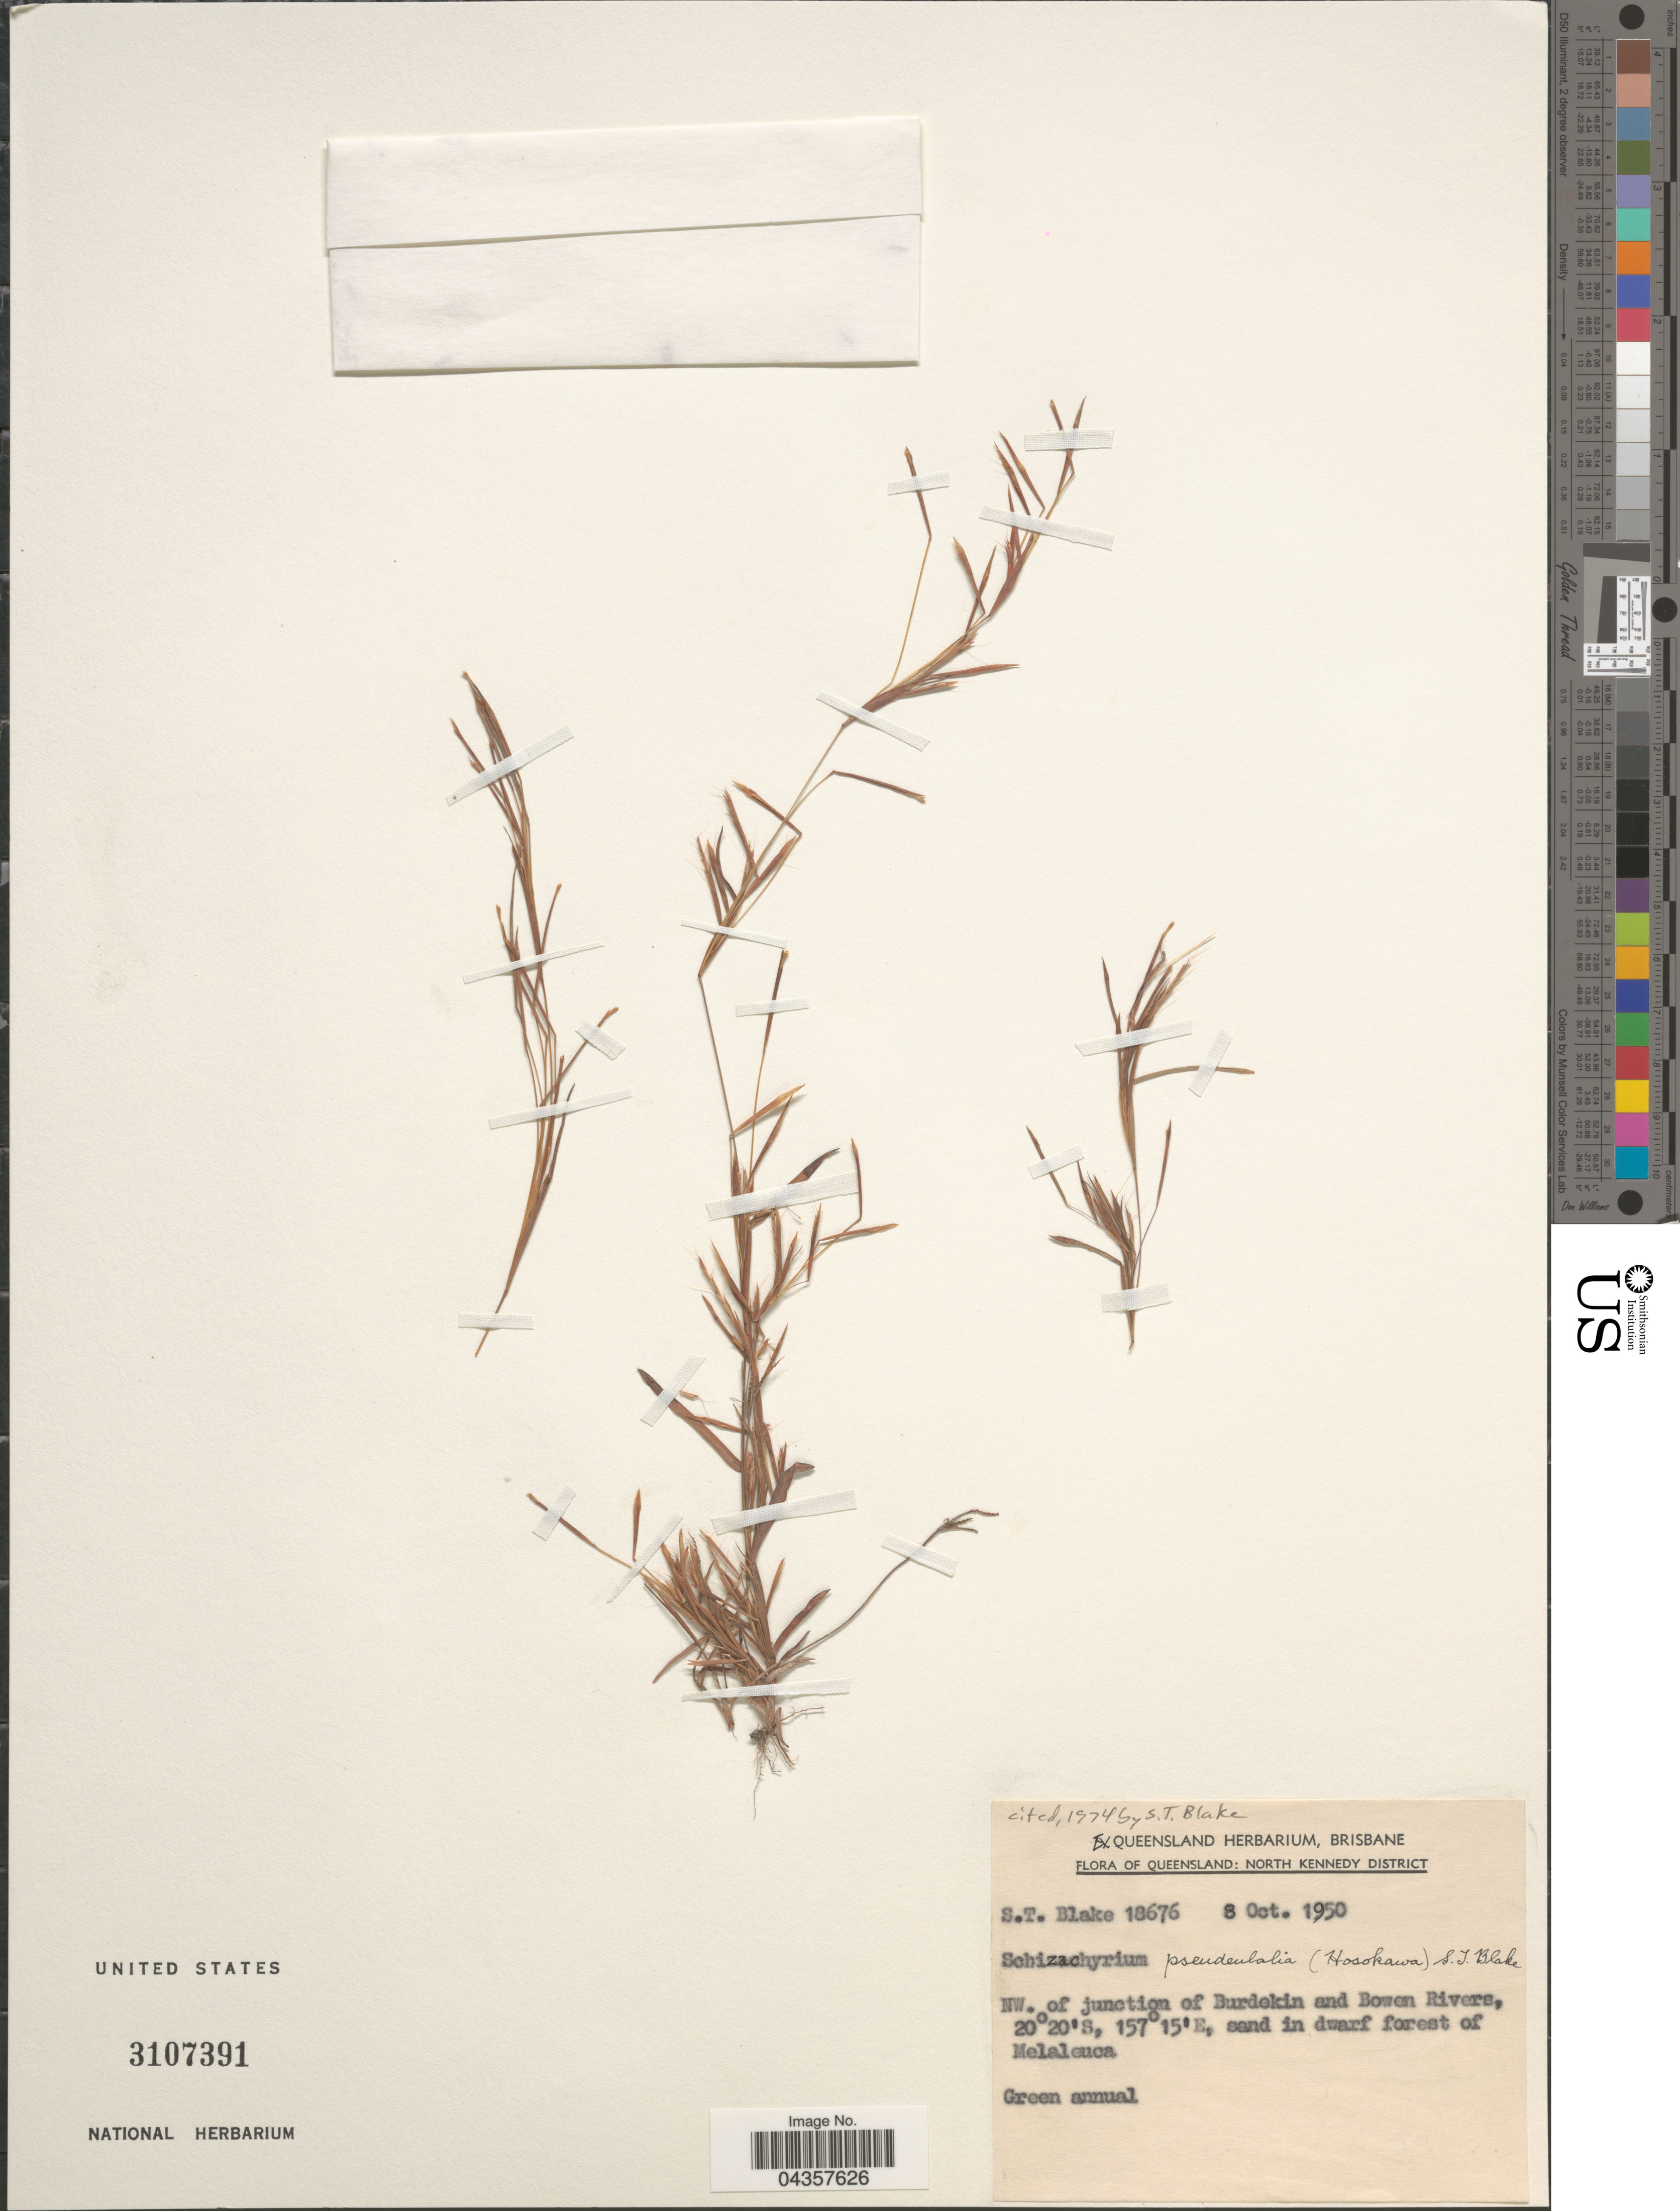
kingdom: Plantae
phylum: Tracheophyta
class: Liliopsida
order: Poales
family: Poaceae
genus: Schizachyrium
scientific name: Schizachyrium pseudeulalia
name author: (Hosok.) S.T. Blake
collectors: S. T. Blake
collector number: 18676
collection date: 1950-10-08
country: Australia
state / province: Queensland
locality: North Kennedy District. NW. of junction of Burdekin and Bowen Rivers.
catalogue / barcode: US 3107391